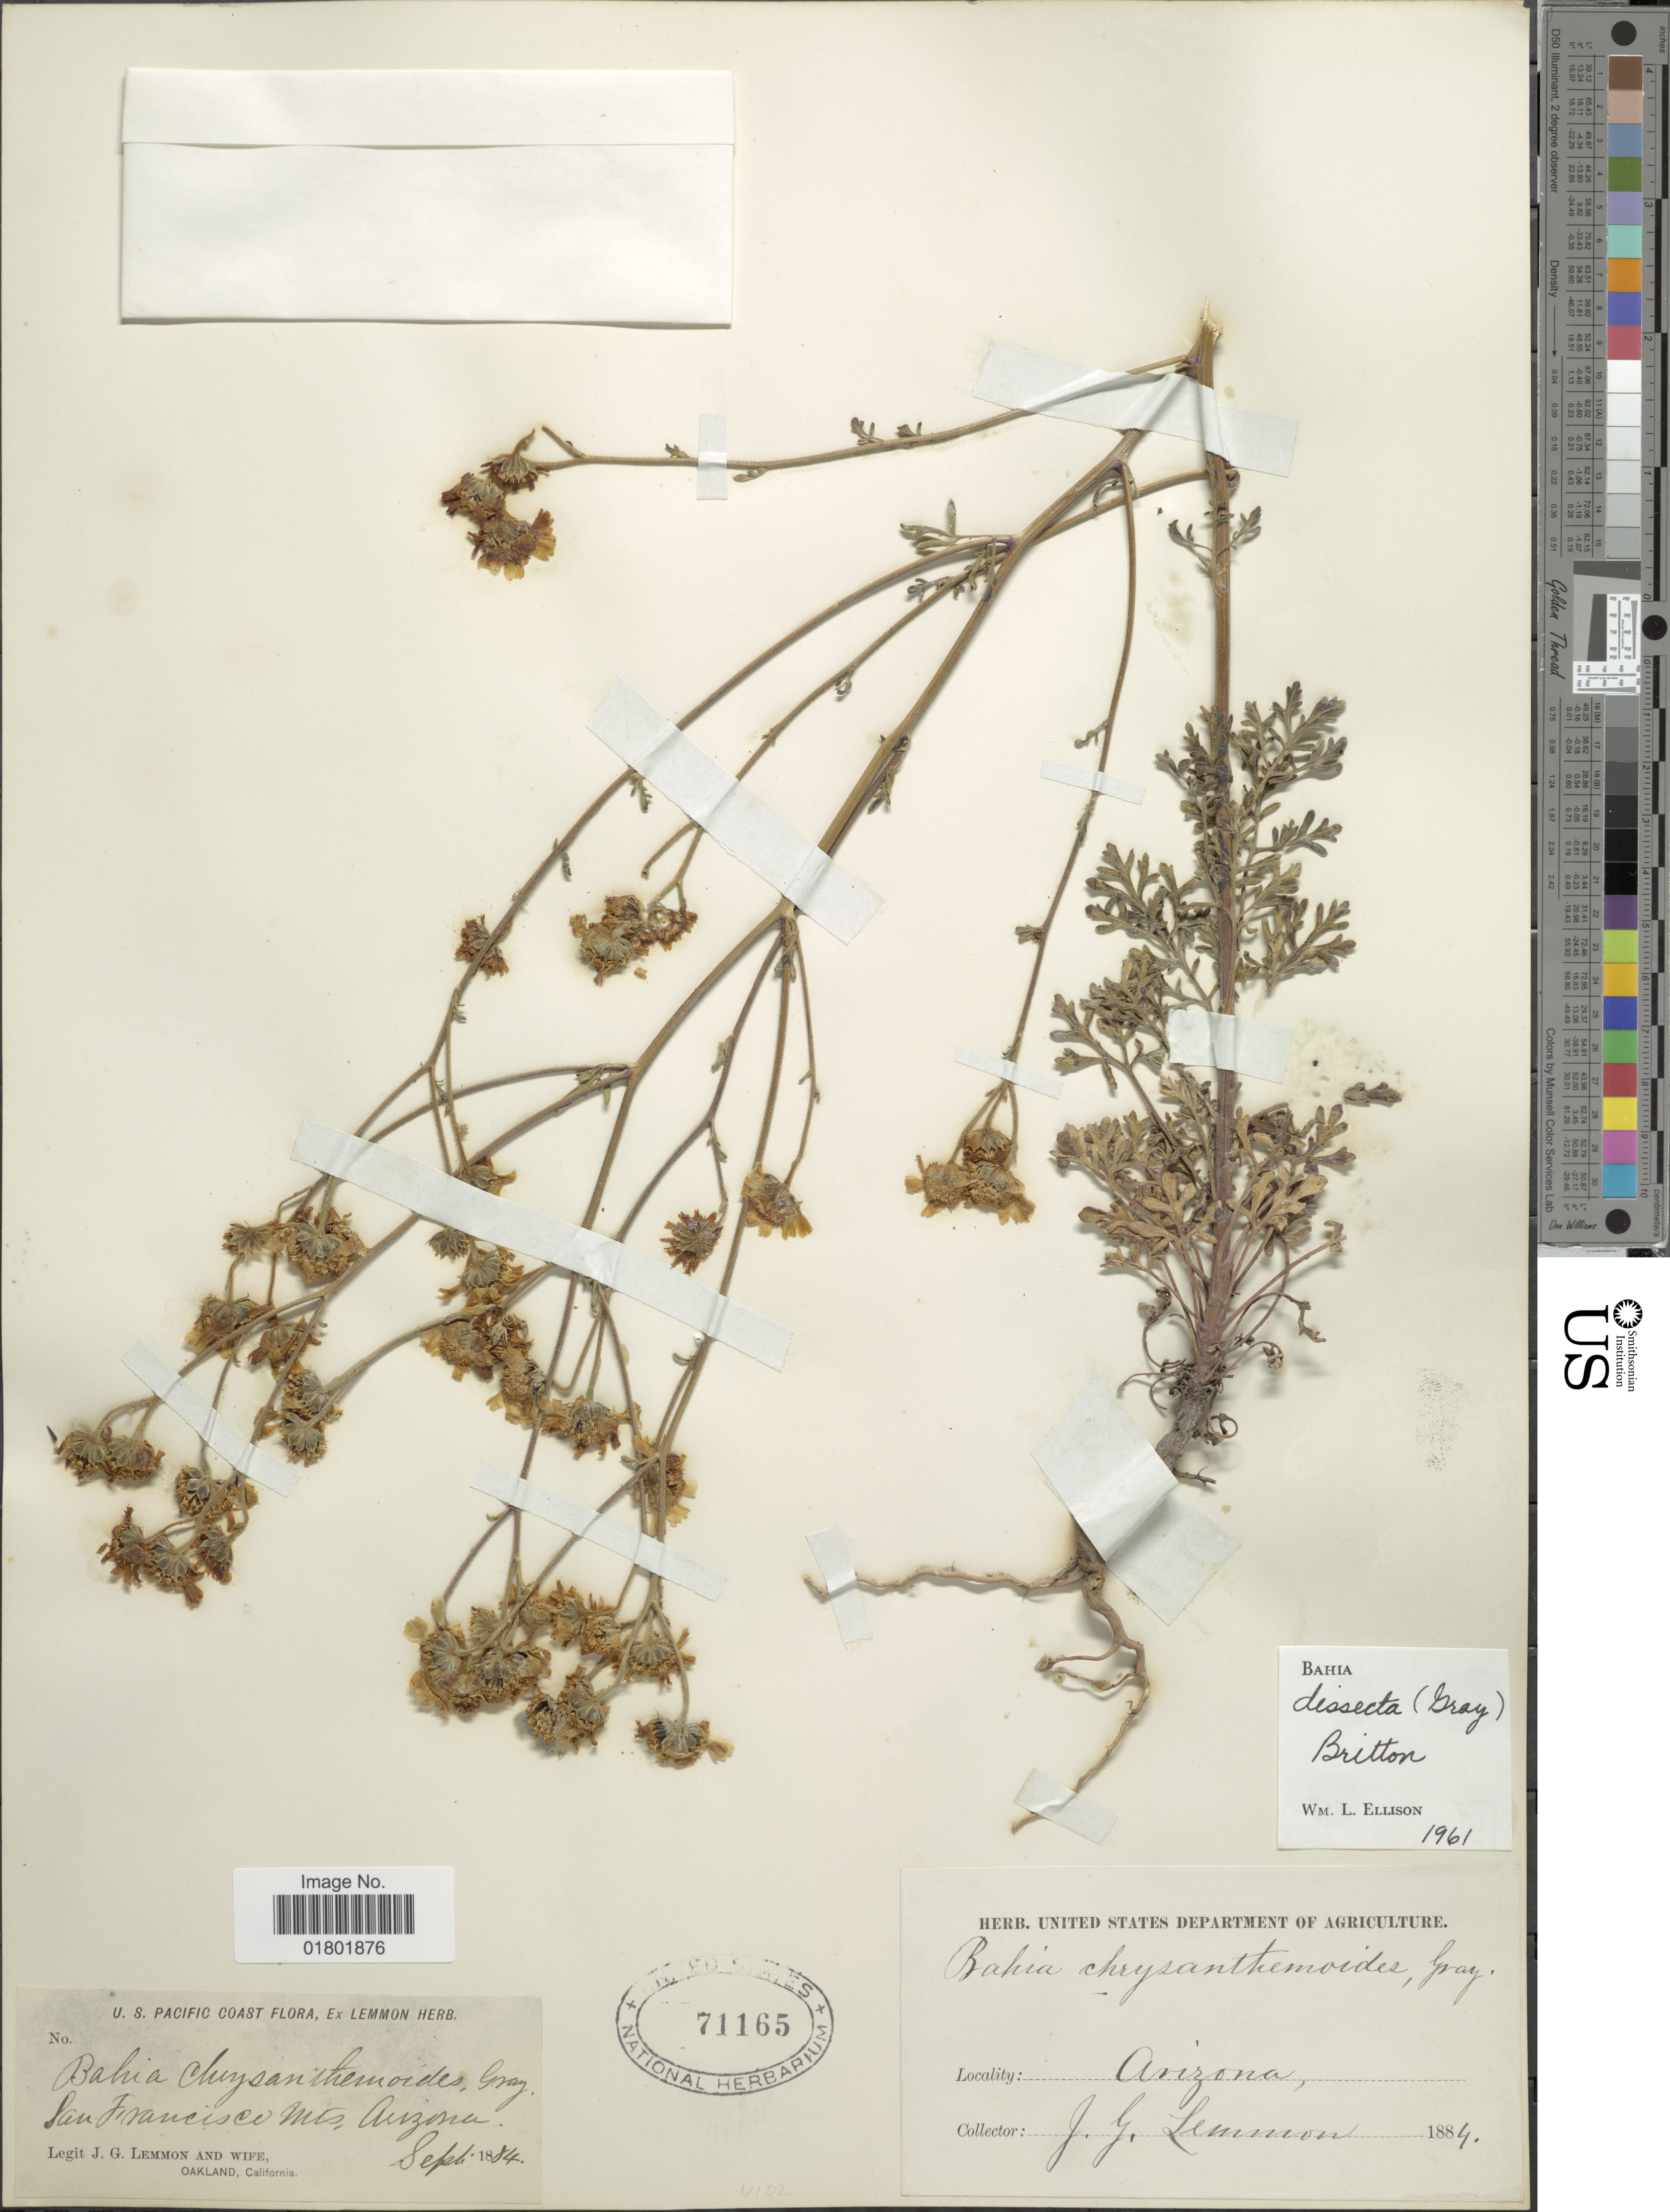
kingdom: Plantae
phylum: Tracheophyta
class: Magnoliopsida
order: Asterales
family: Asteraceae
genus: Bahia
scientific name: Bahia dissecta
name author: (A. Gray) Britton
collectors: J. Lemmon & Mrs. J. G. Lemmon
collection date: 1884-09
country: United States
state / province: Arizona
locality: San Francisco mts.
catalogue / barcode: US 71165